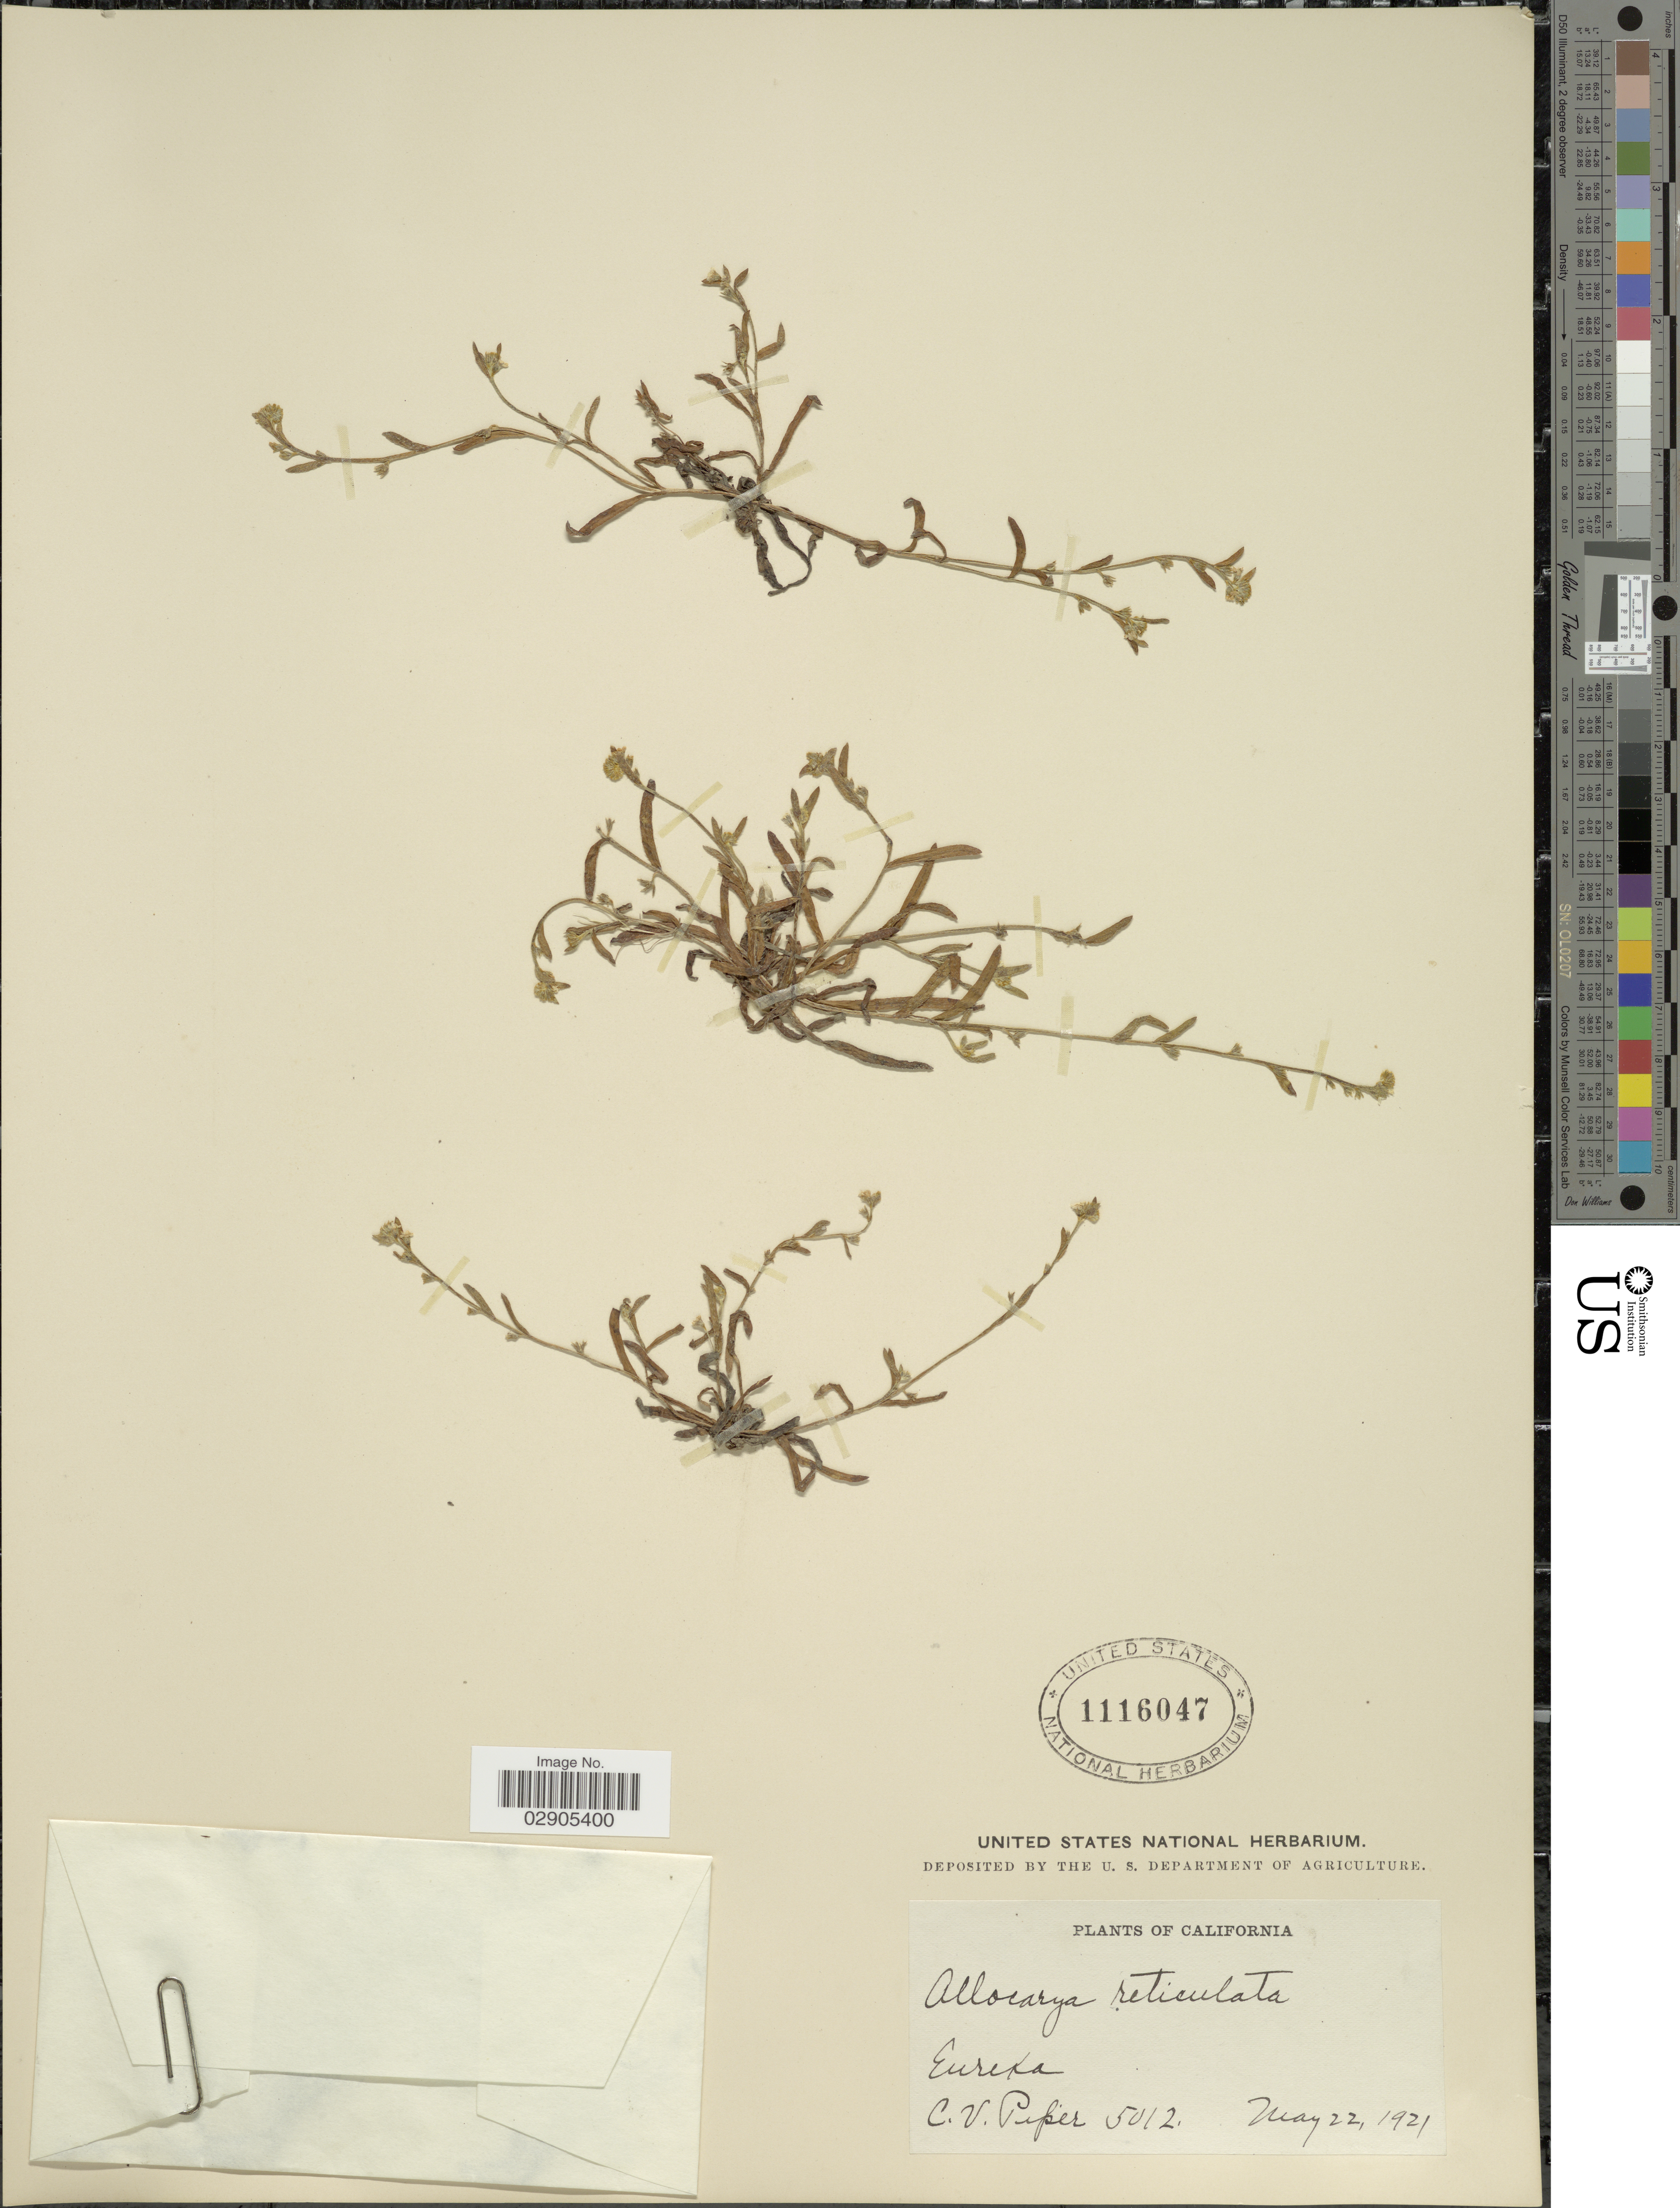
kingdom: Plantae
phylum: Tracheophyta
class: Magnoliopsida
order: Boraginales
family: Boraginaceae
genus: Allocarya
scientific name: Allocarya reticulata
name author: Piper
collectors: C. V. Piper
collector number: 5012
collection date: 1921-05-22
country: United States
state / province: California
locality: Eureka.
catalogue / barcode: US 1116047